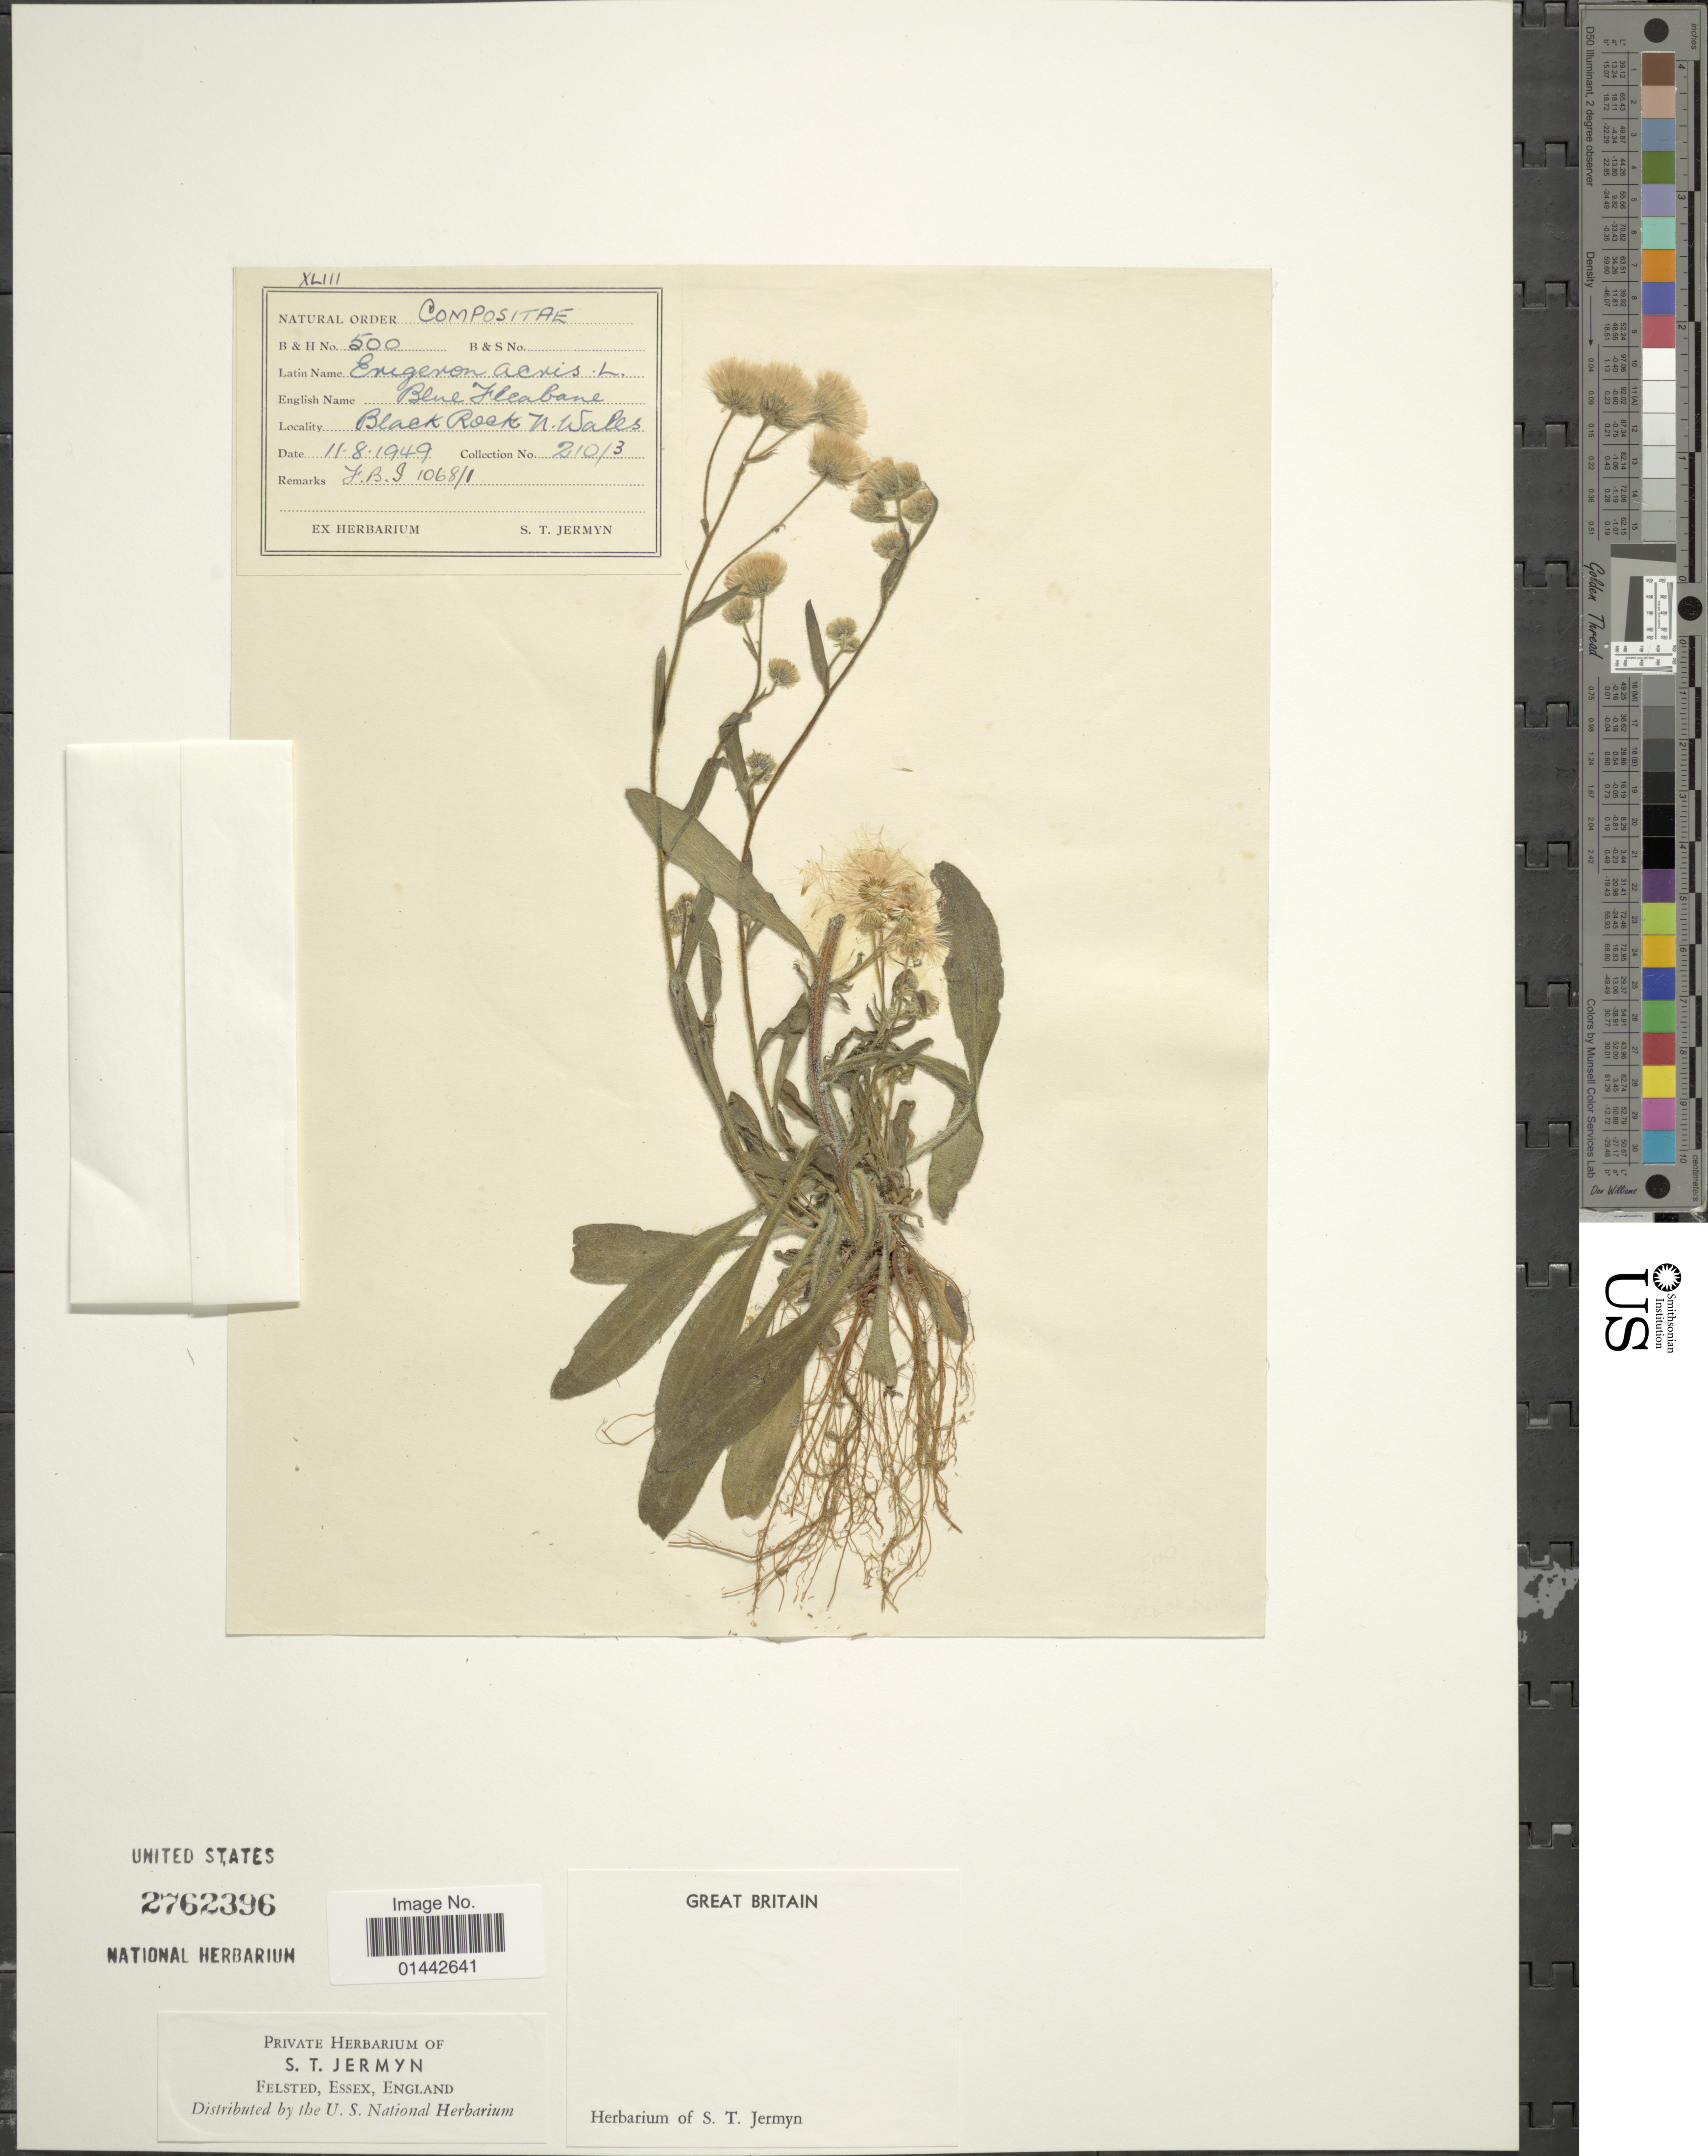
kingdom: Plantae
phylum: Tracheophyta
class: Magnoliopsida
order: Asterales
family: Asteraceae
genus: Erigeron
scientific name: Erigeron acris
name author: L.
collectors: S. Jermyn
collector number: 210/3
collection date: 1949-08-11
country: United Kingdom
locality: Great Brittain, Black Rock N. Wales.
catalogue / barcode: US 2762396